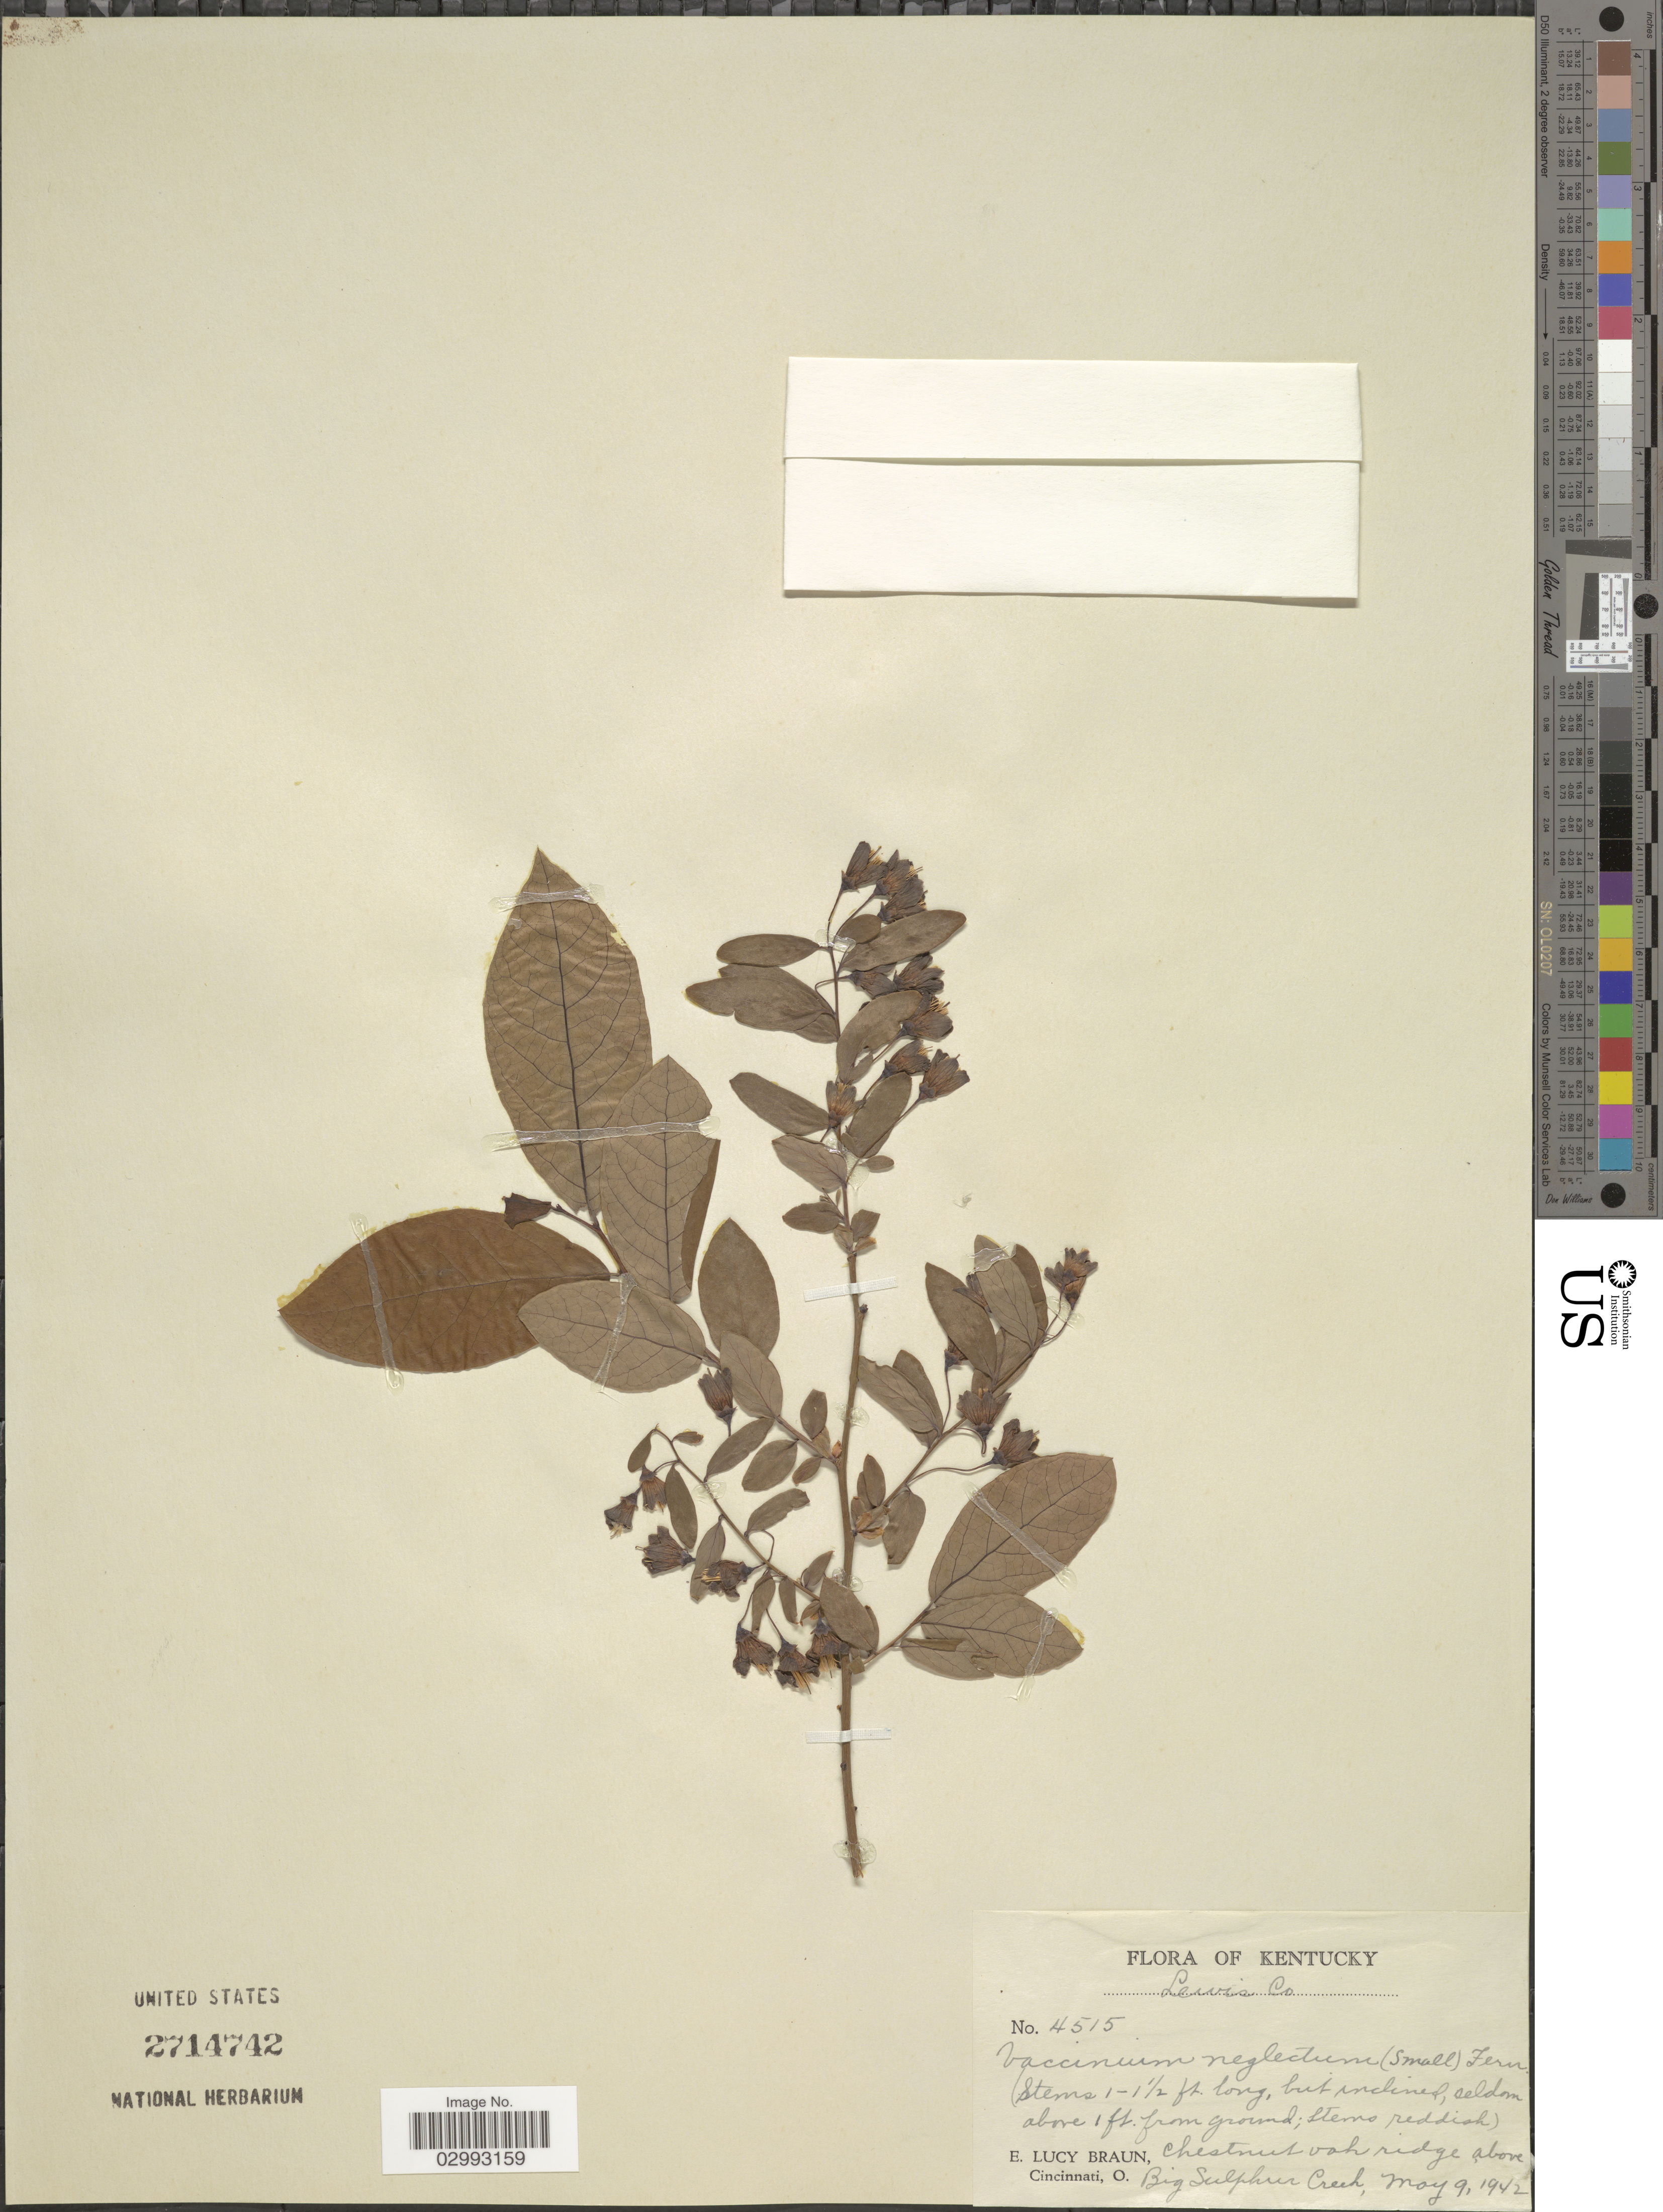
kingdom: Plantae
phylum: Tracheophyta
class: Magnoliopsida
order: Ericales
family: Ericaceae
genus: Polycodium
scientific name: Polycodium neglectum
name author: Small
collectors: E. L. Braun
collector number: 4515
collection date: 1942-05-09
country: United States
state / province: Kentucky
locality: Lewis Co. Chestnut oak ridge above Big Sulphur Creek.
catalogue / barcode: US 2714742